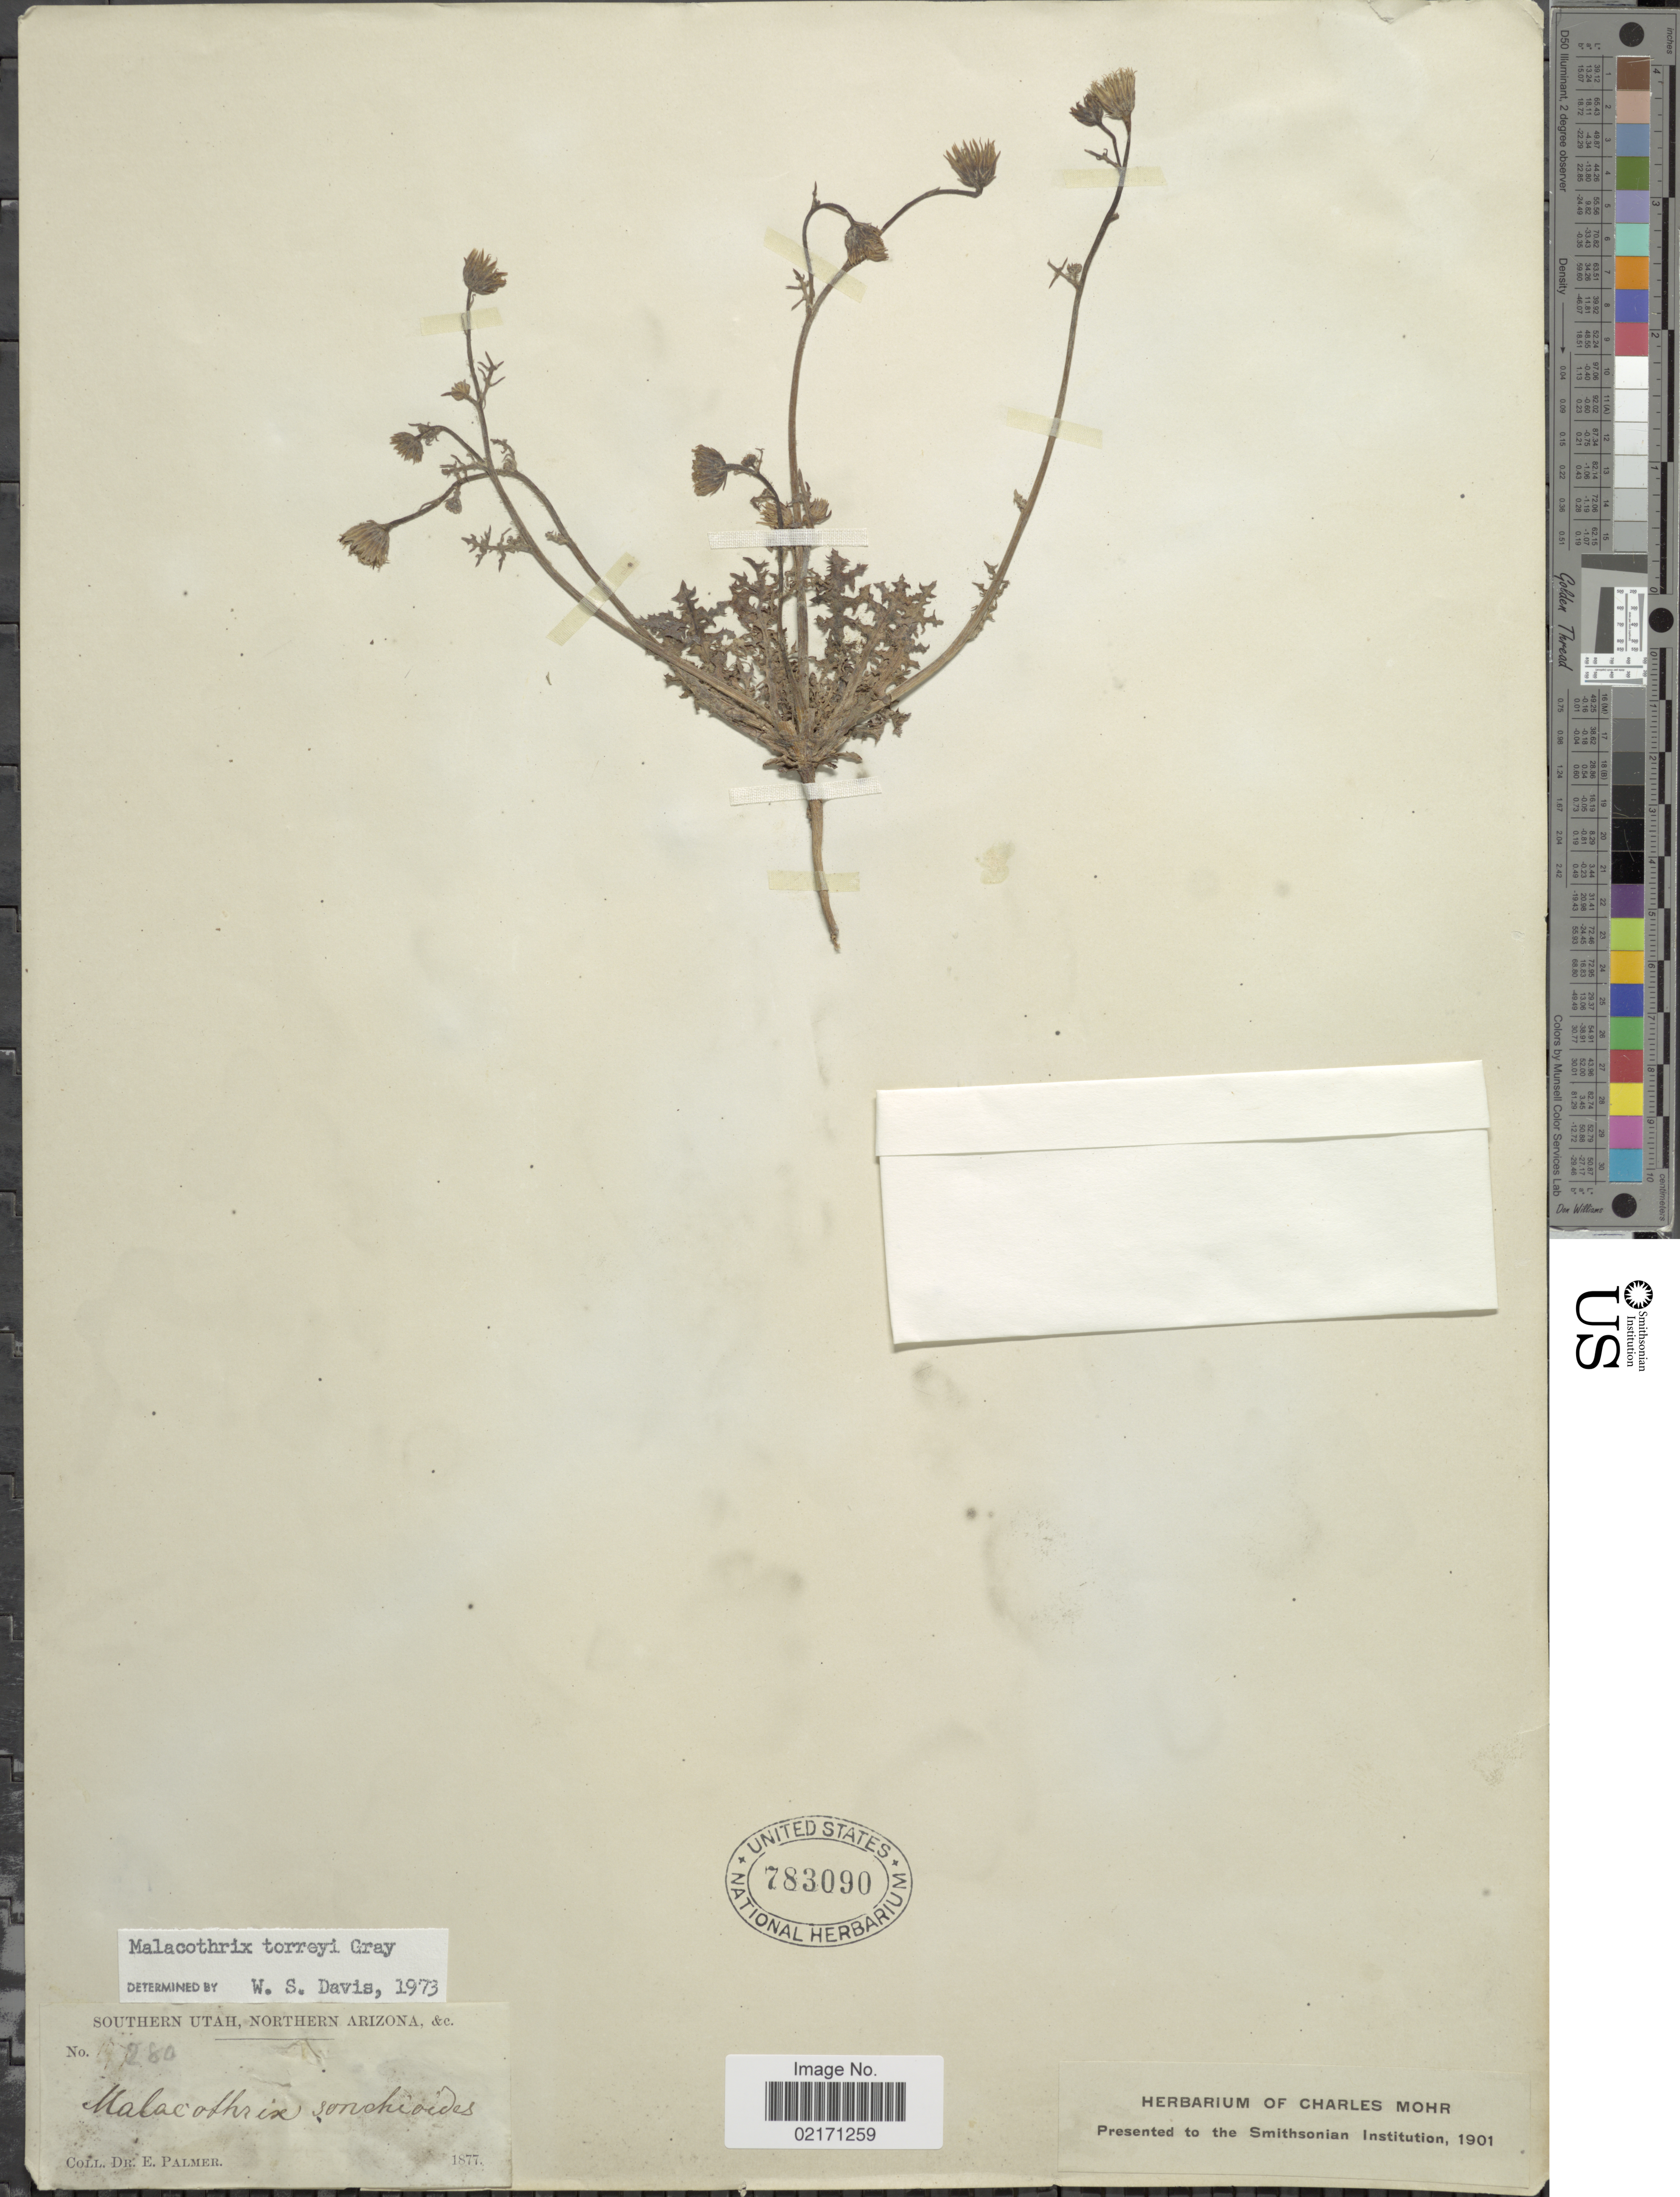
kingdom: Plantae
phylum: Tracheophyta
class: Magnoliopsida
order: Asterales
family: Asteraceae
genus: Malacothrix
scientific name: Malacothrix torreyi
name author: A. Gray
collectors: E. Palmer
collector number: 4280*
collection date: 1877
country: United States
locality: Southern Utah, Northern Arizona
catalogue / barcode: US 783090